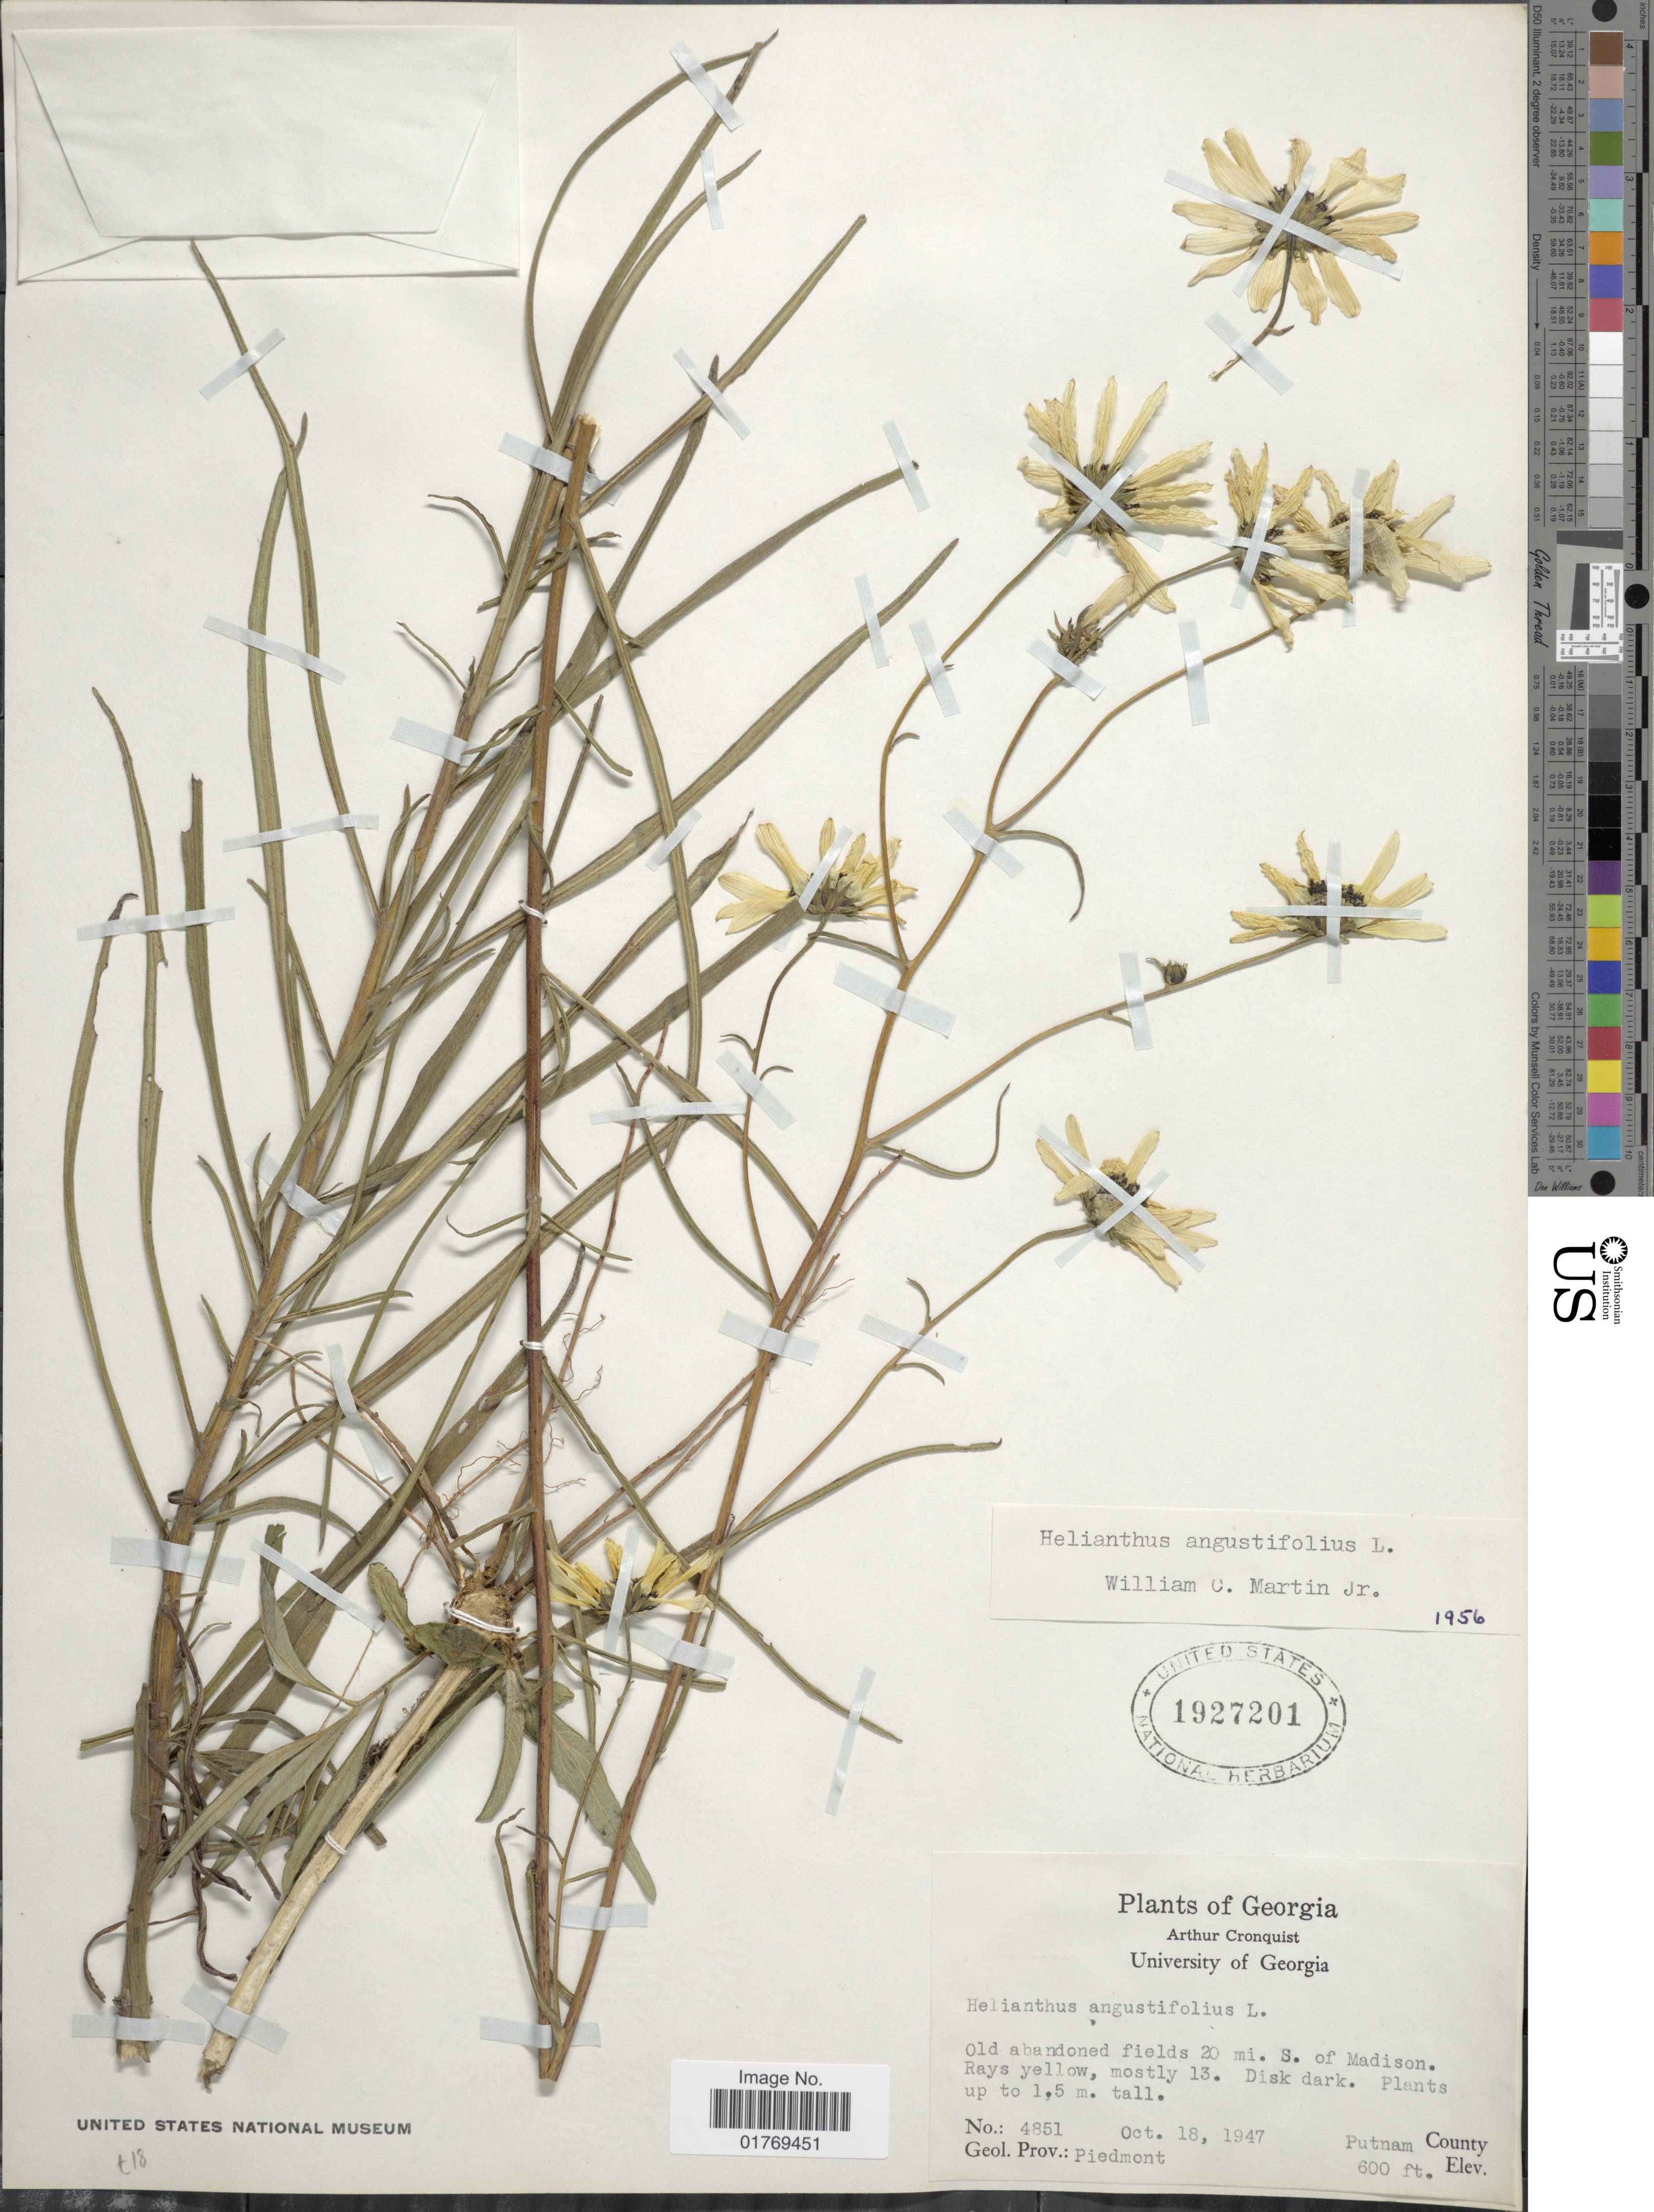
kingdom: Plantae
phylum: Tracheophyta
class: Magnoliopsida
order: Asterales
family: Asteraceae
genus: Helianthus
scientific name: Helianthus angustifolius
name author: L.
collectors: A. J. Cronquist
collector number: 4851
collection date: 1947-10-18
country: United States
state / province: Georgia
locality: Old abandoned fields 20 mi. S. of Madison. Putman County. Geol. Prov.: Piedmont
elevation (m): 183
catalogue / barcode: US 1927201